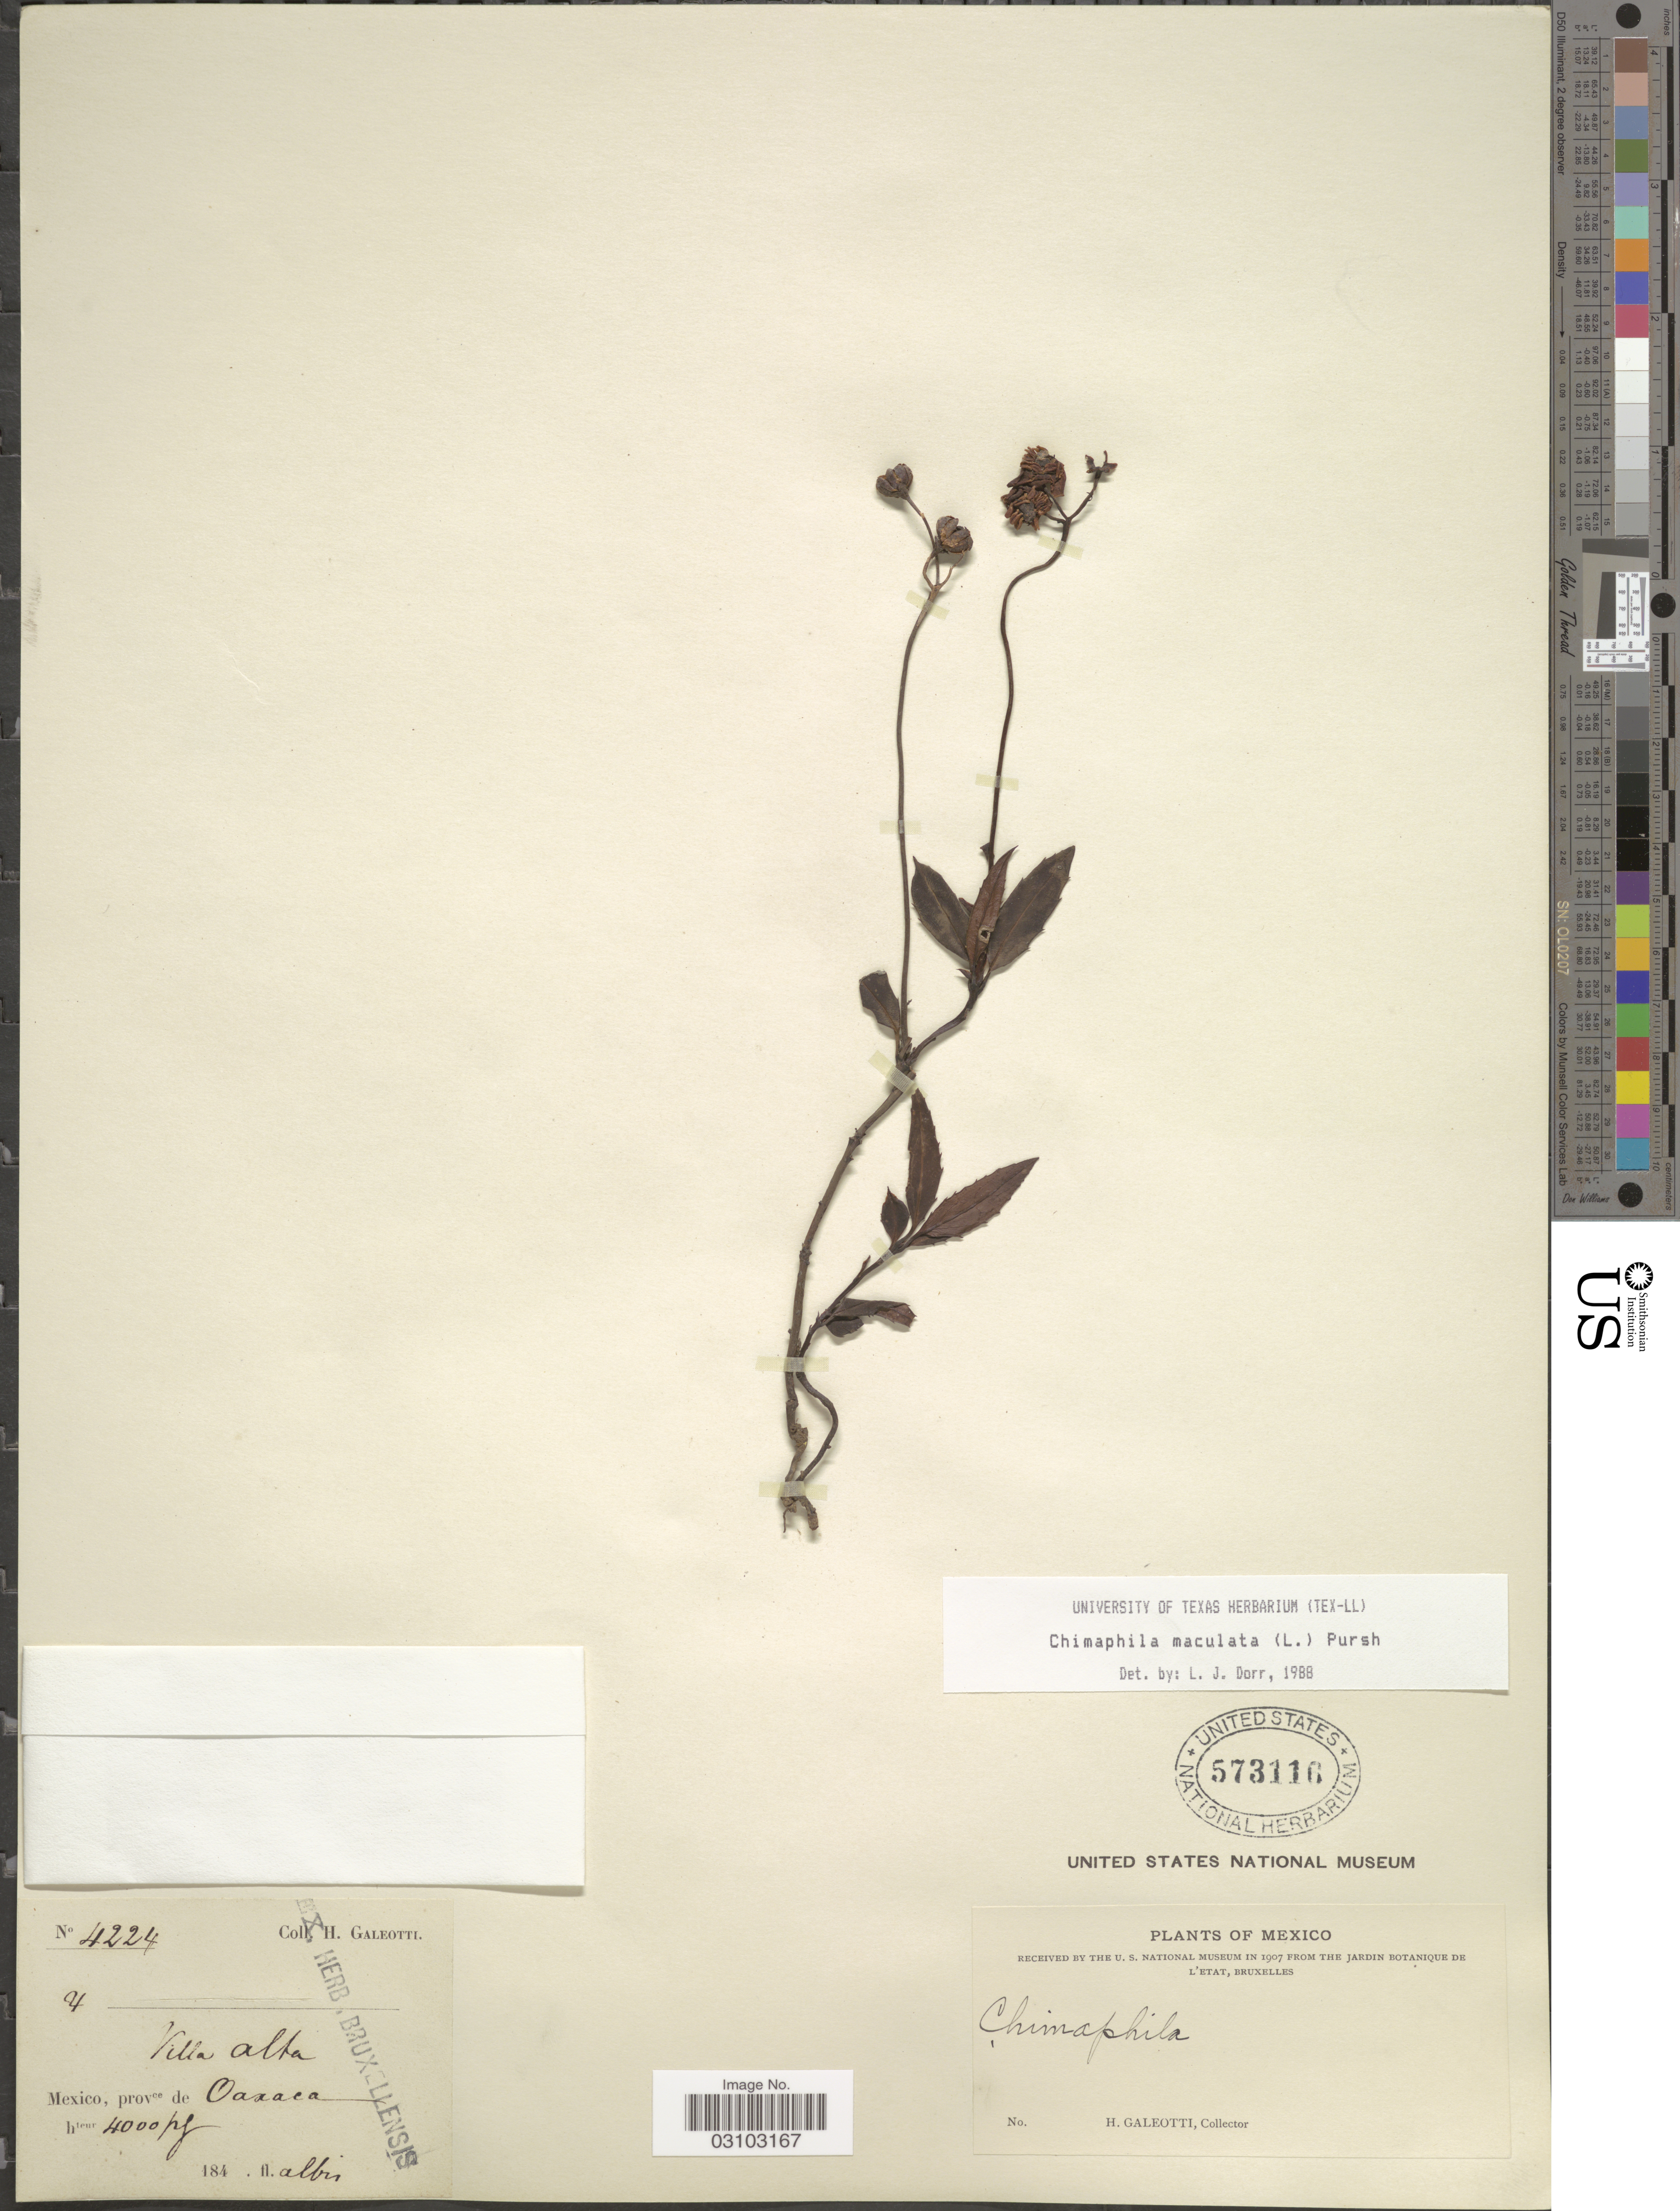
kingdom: Plantae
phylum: Tracheophyta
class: Magnoliopsida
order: Ericales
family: Ericaceae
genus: Chimaphila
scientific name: Chimaphila maculata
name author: (L.) Pursh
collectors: H. G. Galeotti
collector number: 4224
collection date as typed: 184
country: Mexico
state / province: Oaxaca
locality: Villa alta.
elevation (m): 1219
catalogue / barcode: US 573116